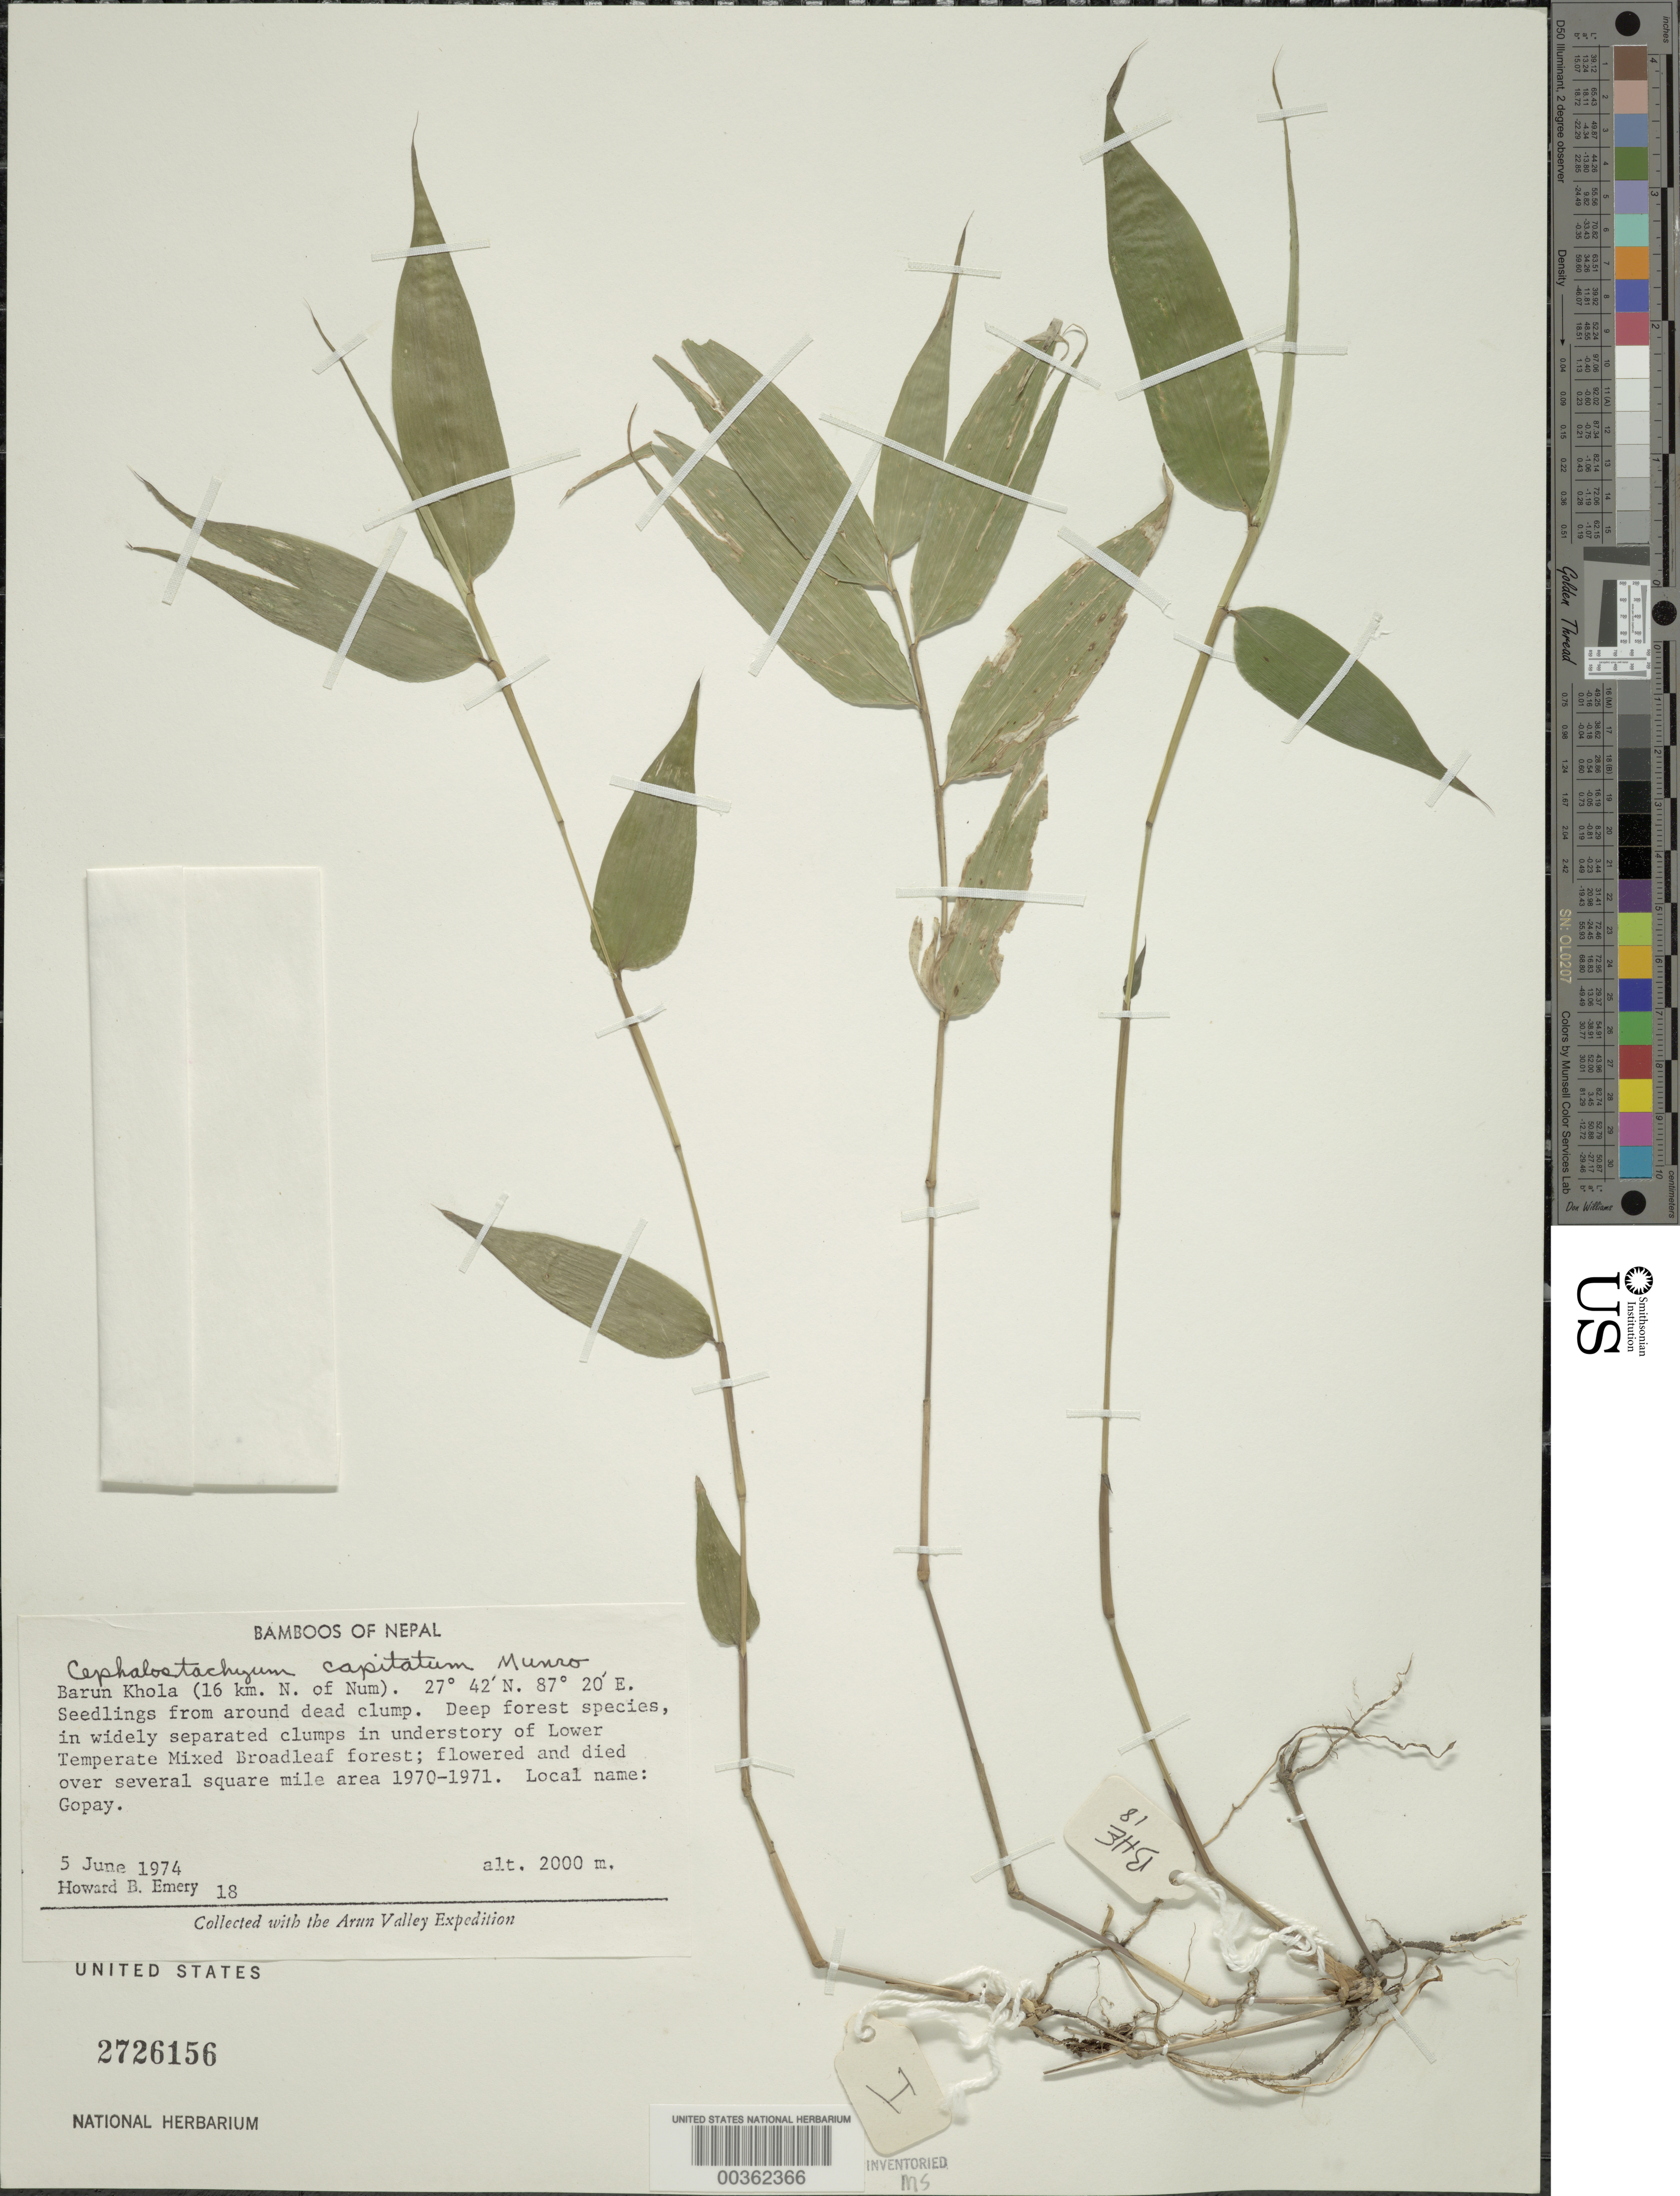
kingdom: Plantae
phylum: Tracheophyta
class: Liliopsida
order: Poales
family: Poaceae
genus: Cephalostachyum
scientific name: Cephalostachyum capitatum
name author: Munro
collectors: H. B. Emery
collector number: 18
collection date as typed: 05 Jun 1974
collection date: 1974-06-05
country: Nepal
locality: Barum khola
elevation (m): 2000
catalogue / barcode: US 2726156